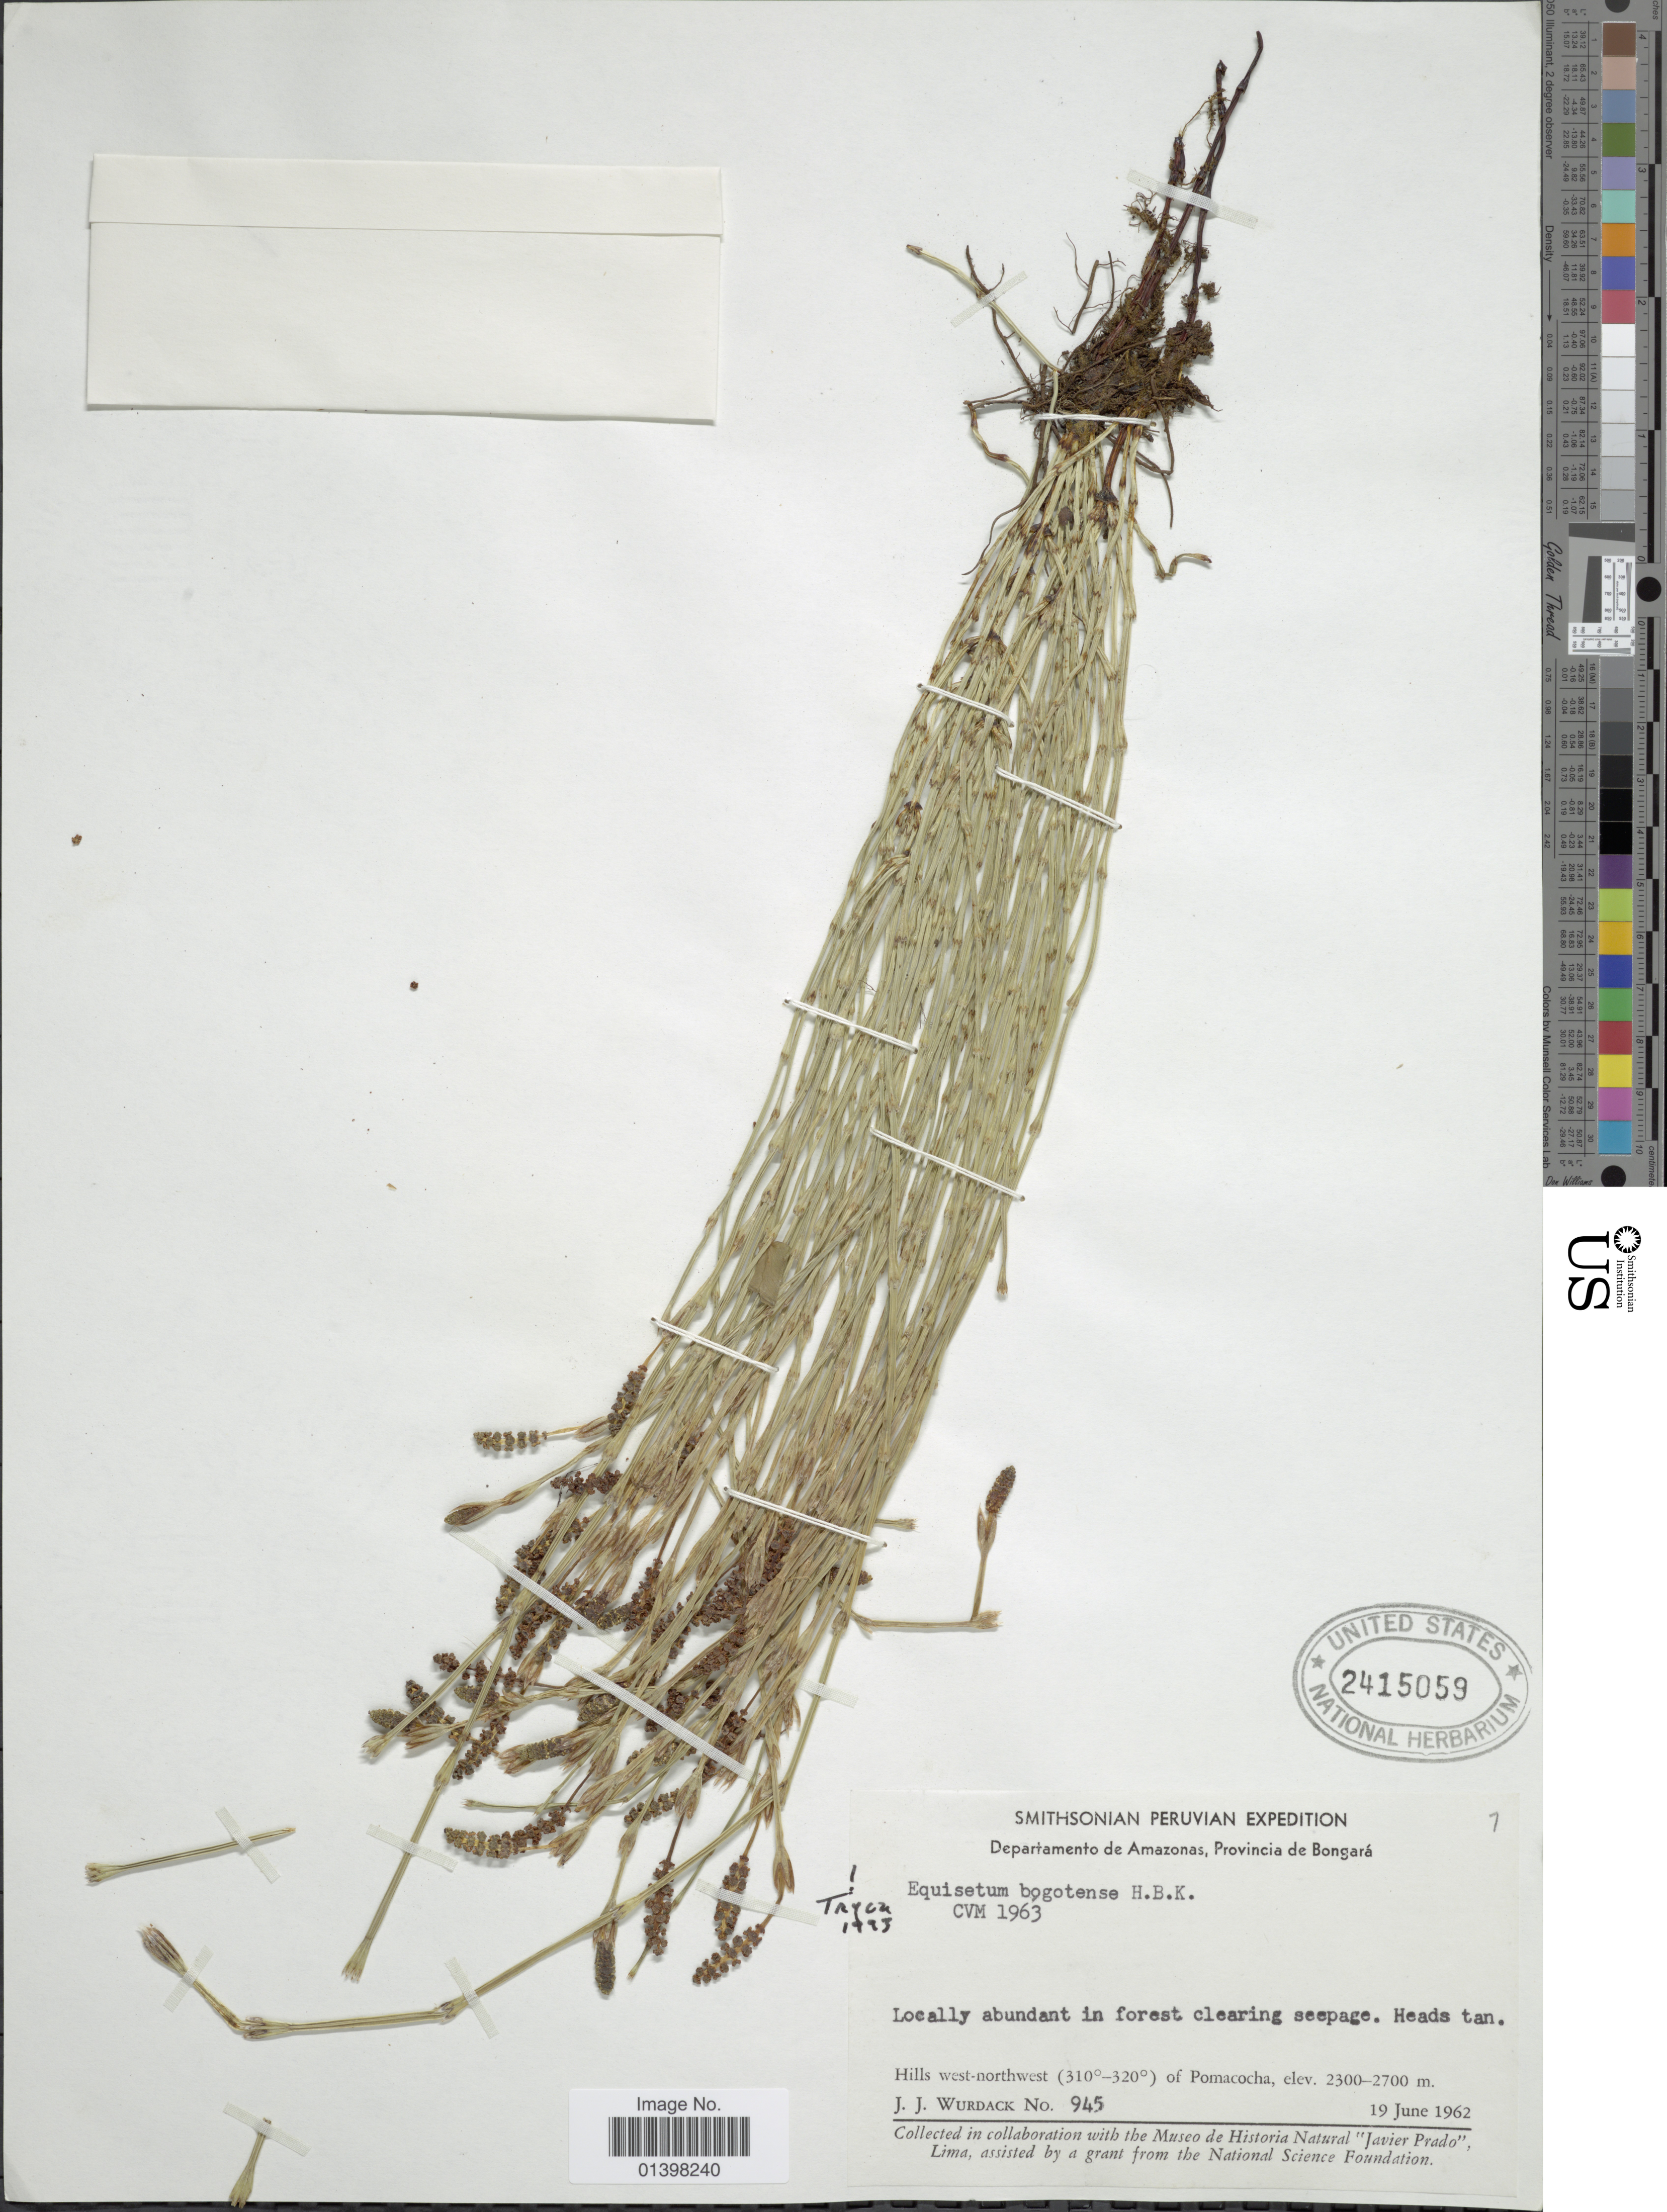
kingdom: Plantae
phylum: Tracheophyta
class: Polypodiopsida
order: Equisetales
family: Equisetaceae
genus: Equisetum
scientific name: Equisetum bogotense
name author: Kunth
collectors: J. J. Wurdack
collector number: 945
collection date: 1962-06-19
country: Peru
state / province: Amazonas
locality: Provincia de Bongará, Hills west-northwest of Pomacocha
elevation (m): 2300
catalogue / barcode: US 2415059